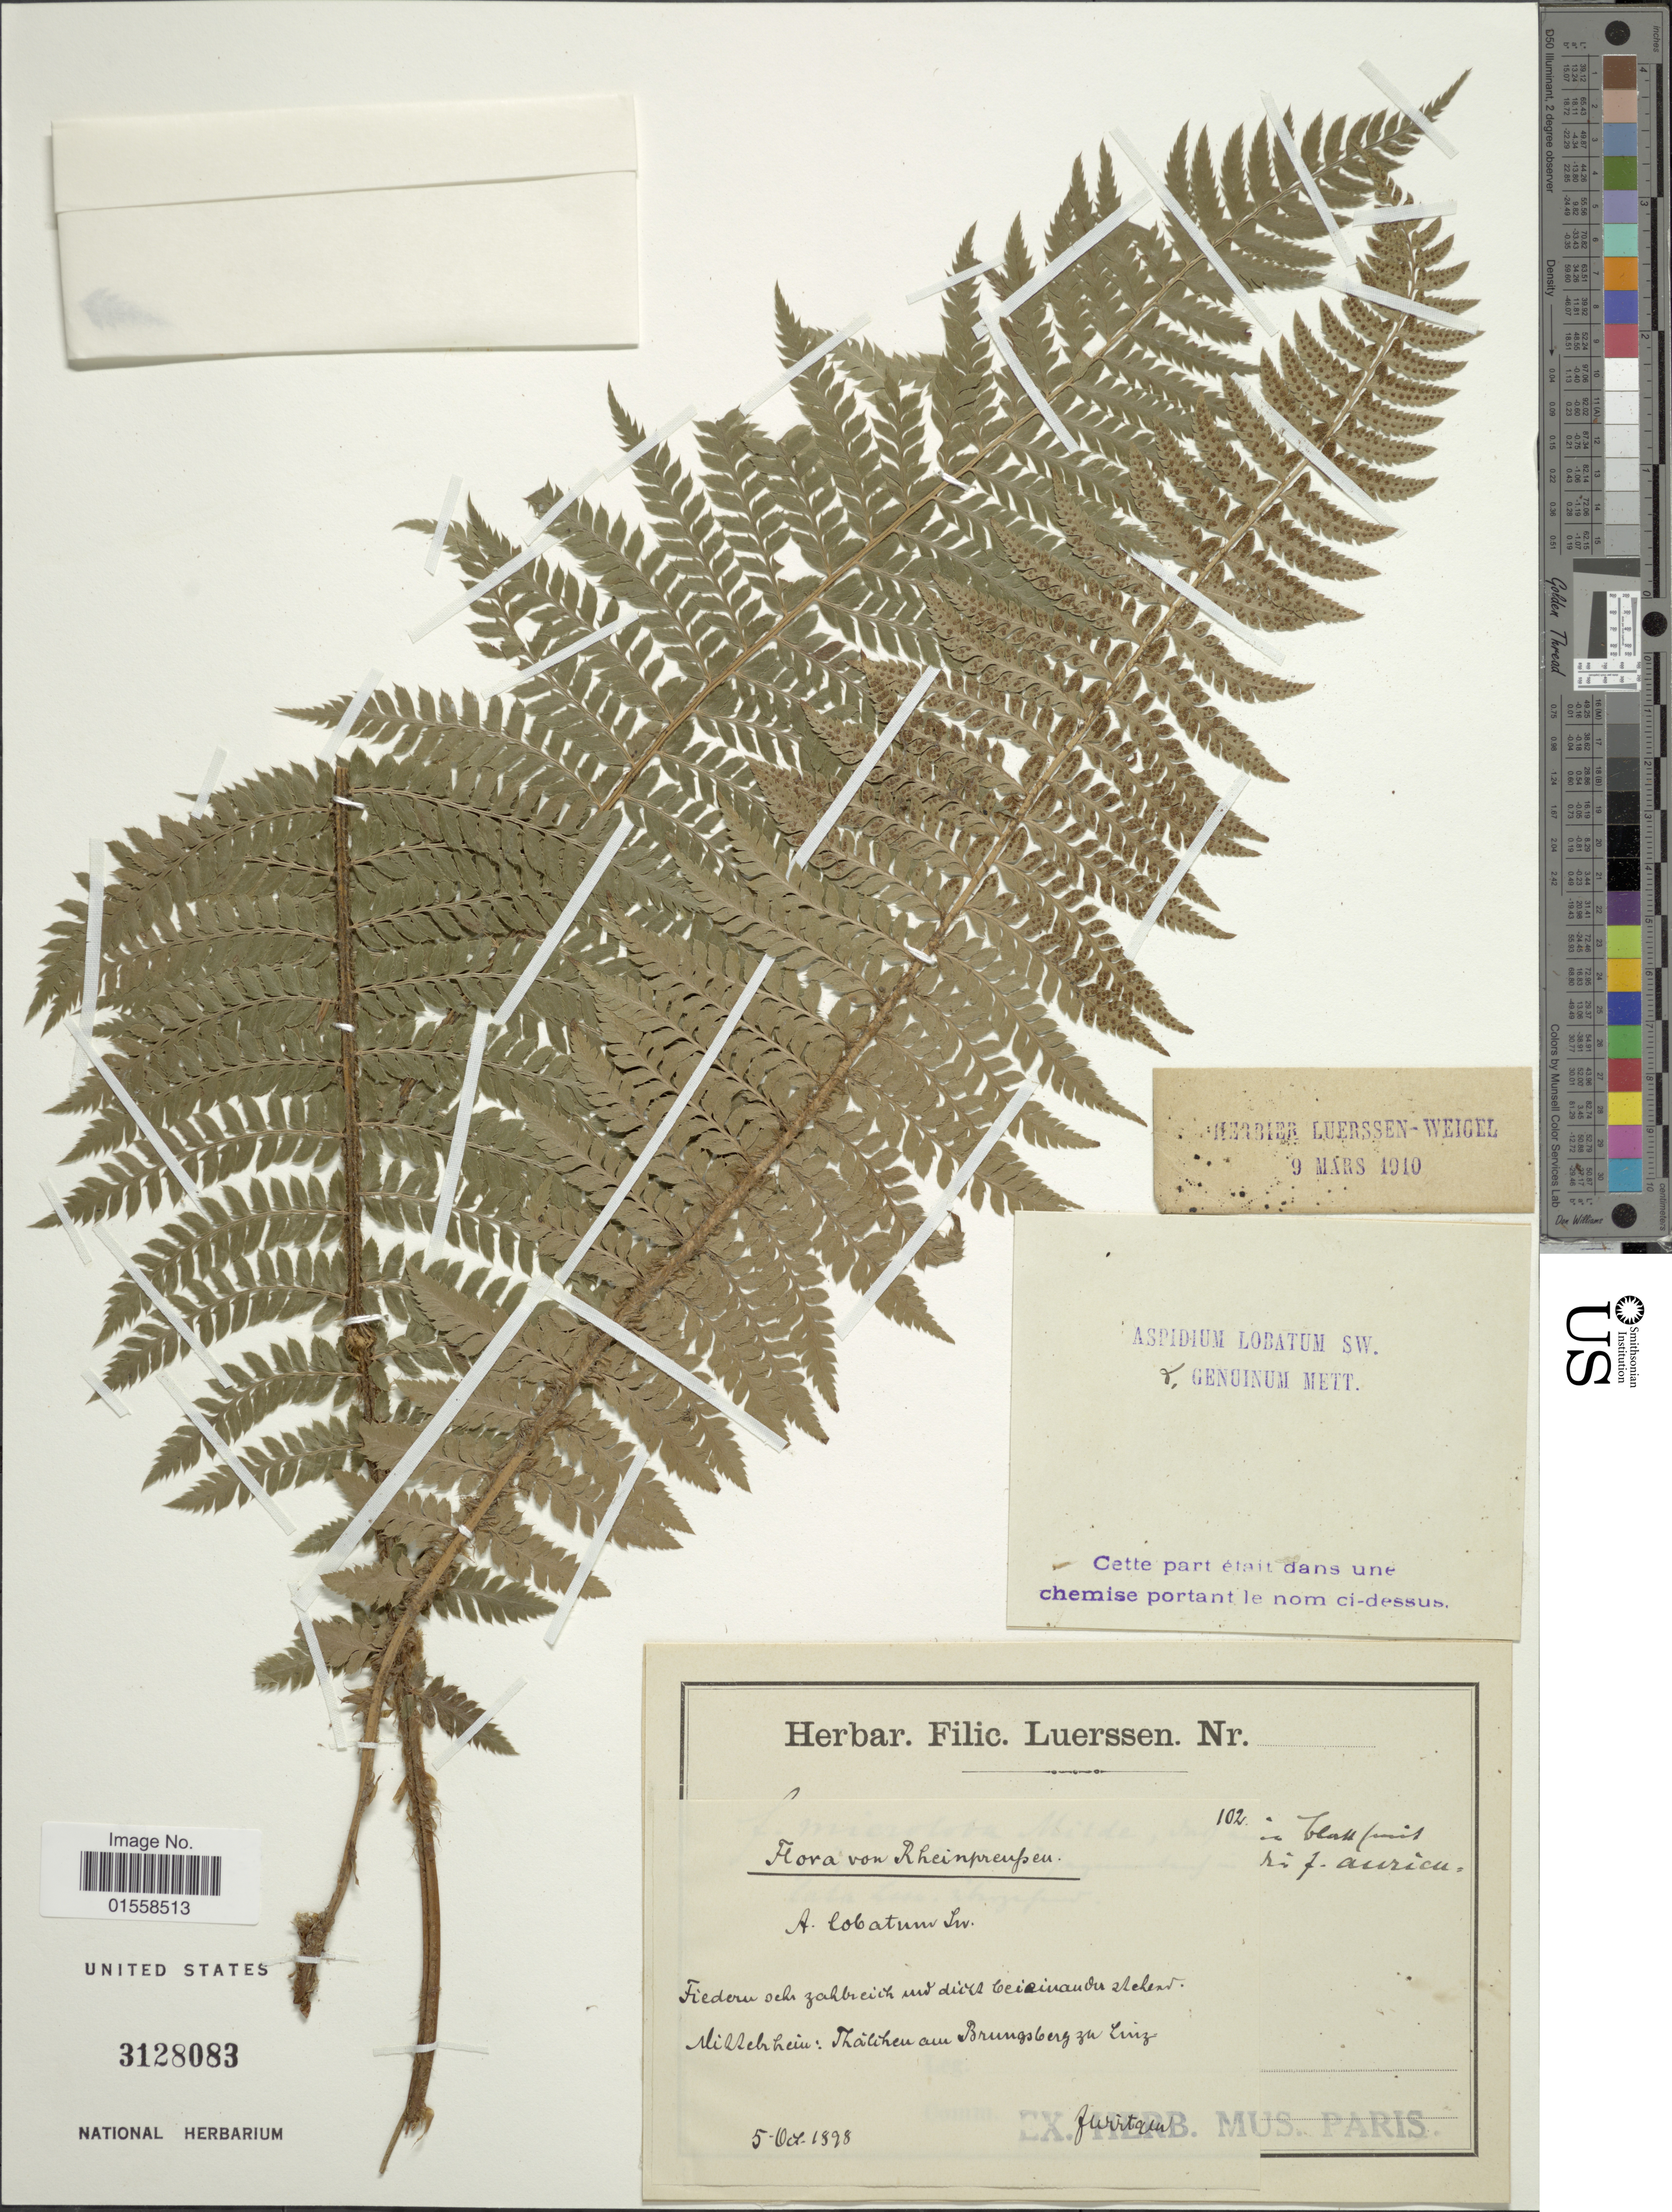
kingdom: Plantae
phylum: Tracheophyta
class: Polypodiopsida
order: Polypodiales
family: Dryopteridaceae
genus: Polystichum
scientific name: Polystichum aculeatum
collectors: Wirtgen, --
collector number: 102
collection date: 1898-10-05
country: Germany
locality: Rheinpreufsen, Millicheim: Thaliheu am Brungsberg zu Luiz. [interpreted]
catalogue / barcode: US 3128033